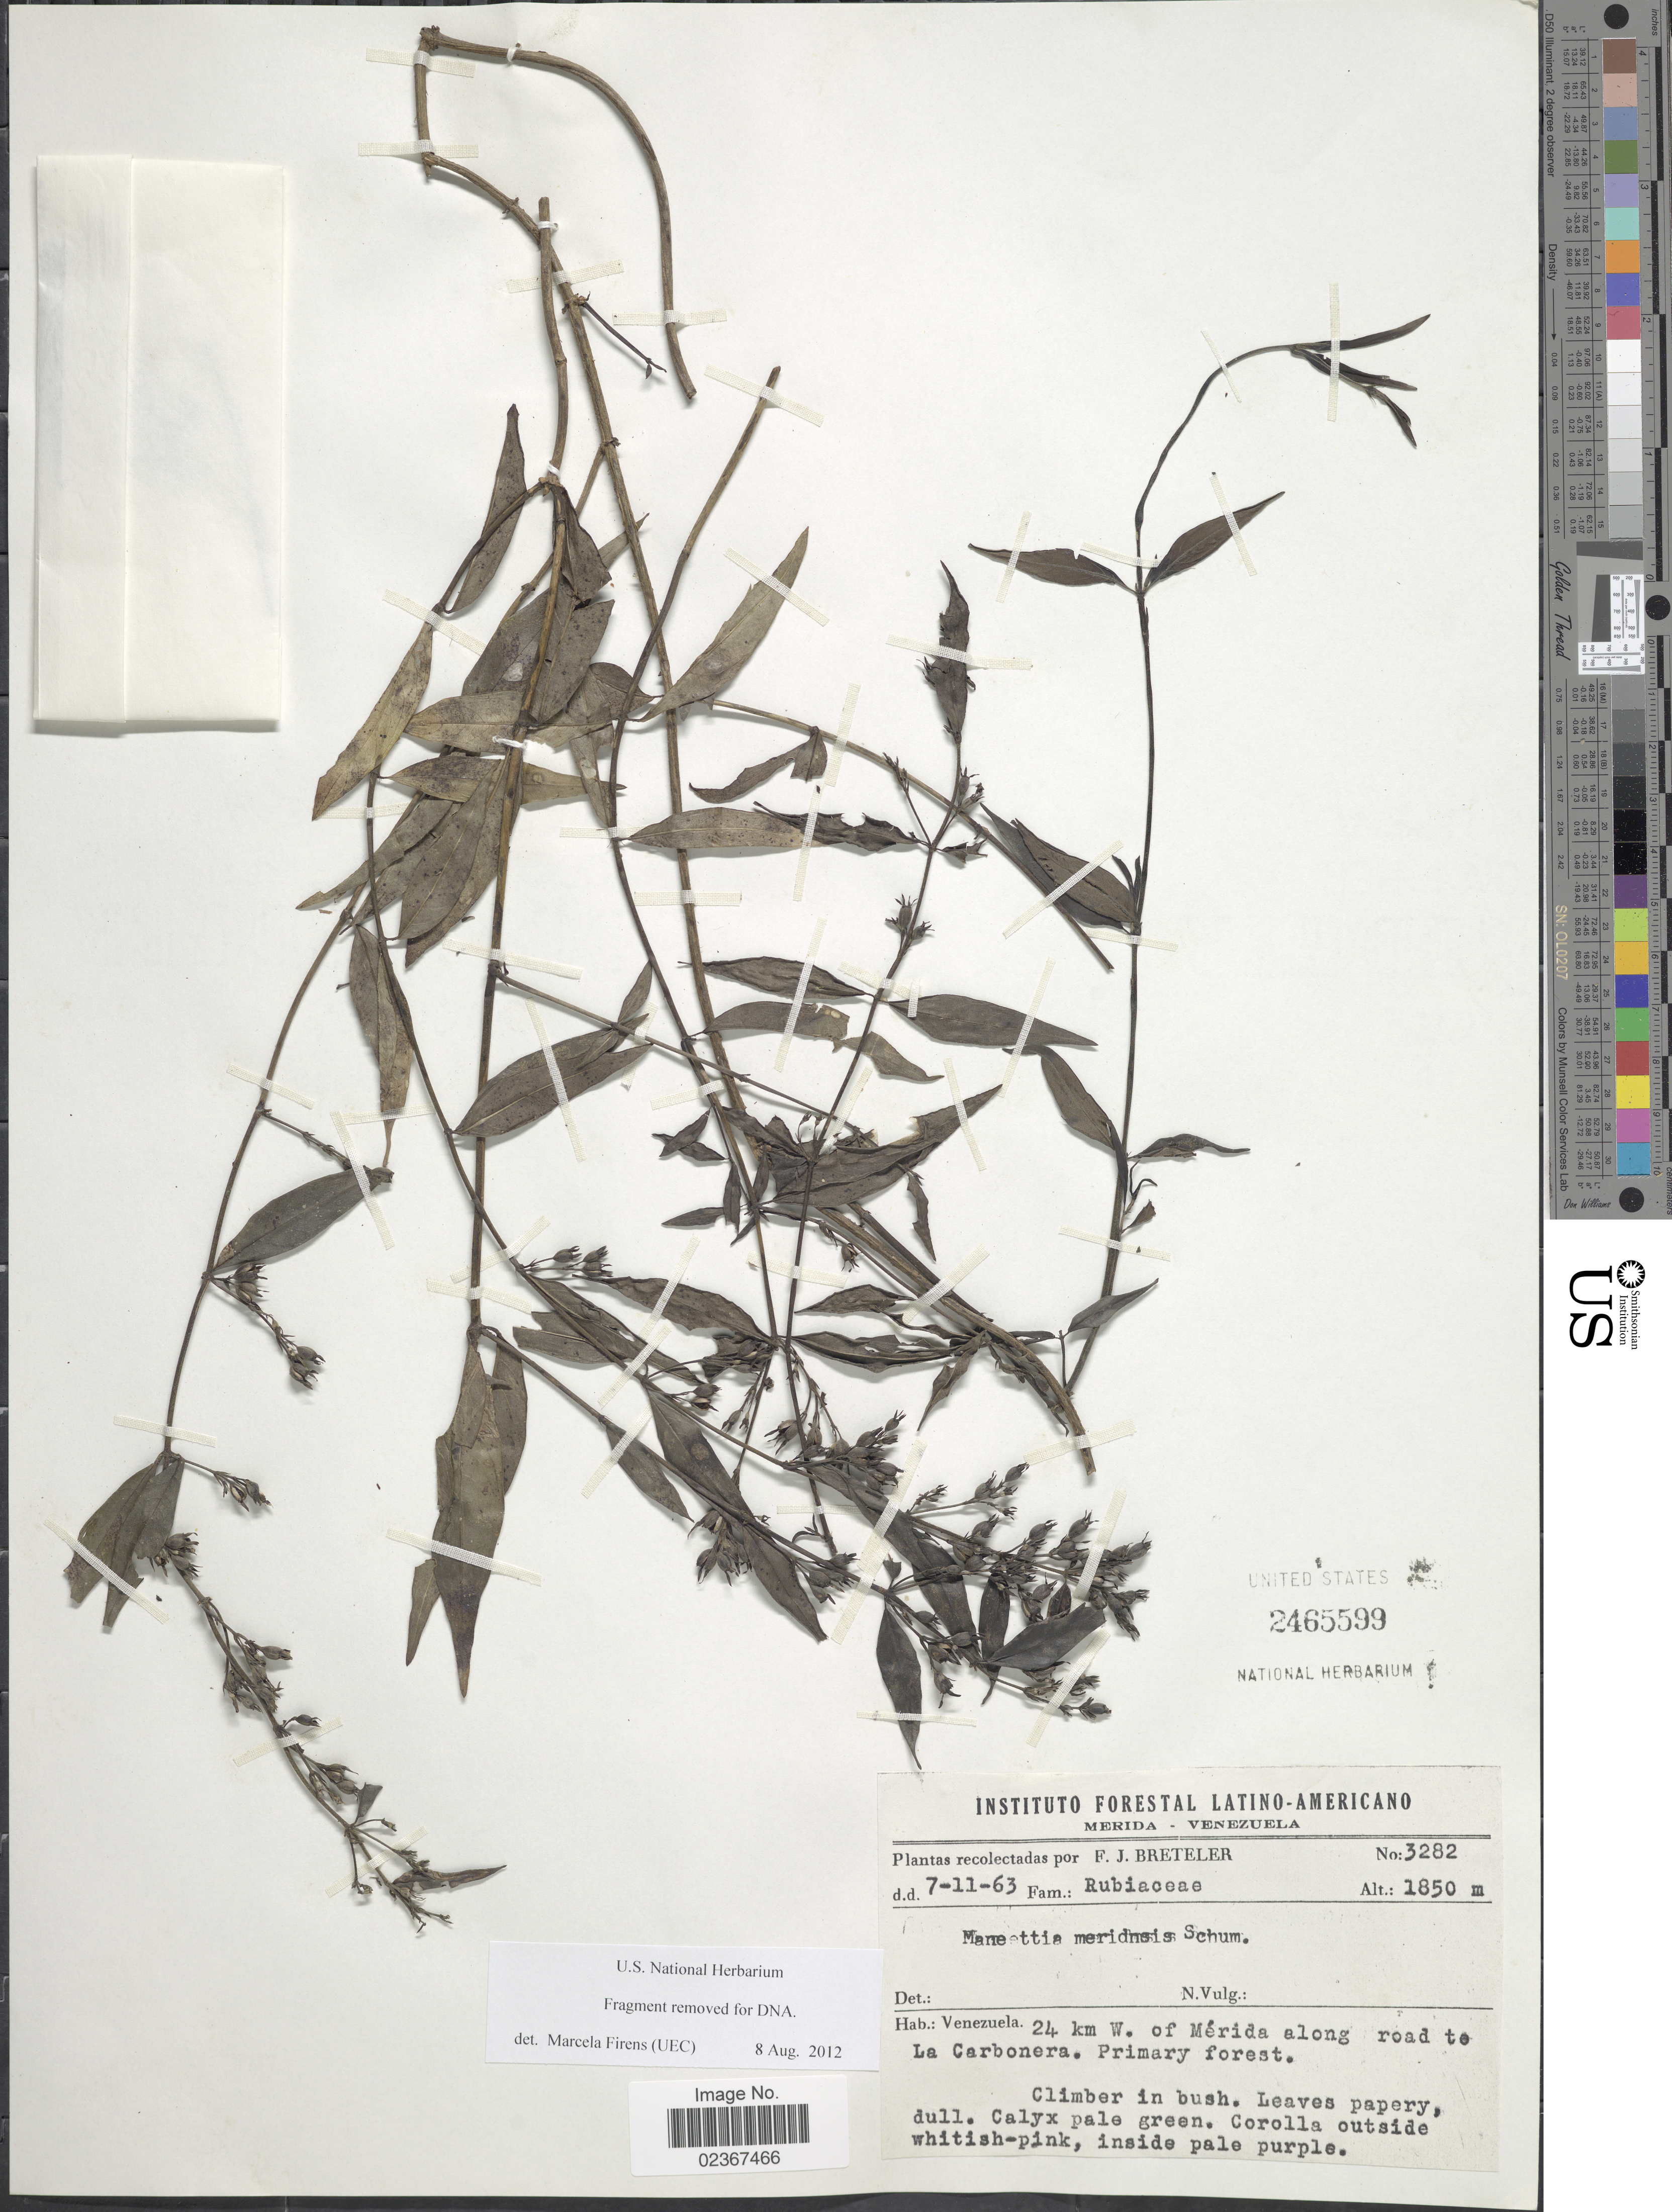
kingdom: Plantae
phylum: Tracheophyta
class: Magnoliopsida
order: Gentianales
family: Rubiaceae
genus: Manettia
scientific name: Manettia meridensis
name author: K. Schum.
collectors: F. J. Breteler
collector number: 3282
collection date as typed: Transcribed d/m/y: 7/11/63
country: Venezuela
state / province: Mérida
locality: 24 km W of Merida along road to La Carbonera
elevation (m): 1850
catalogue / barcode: US 2465599